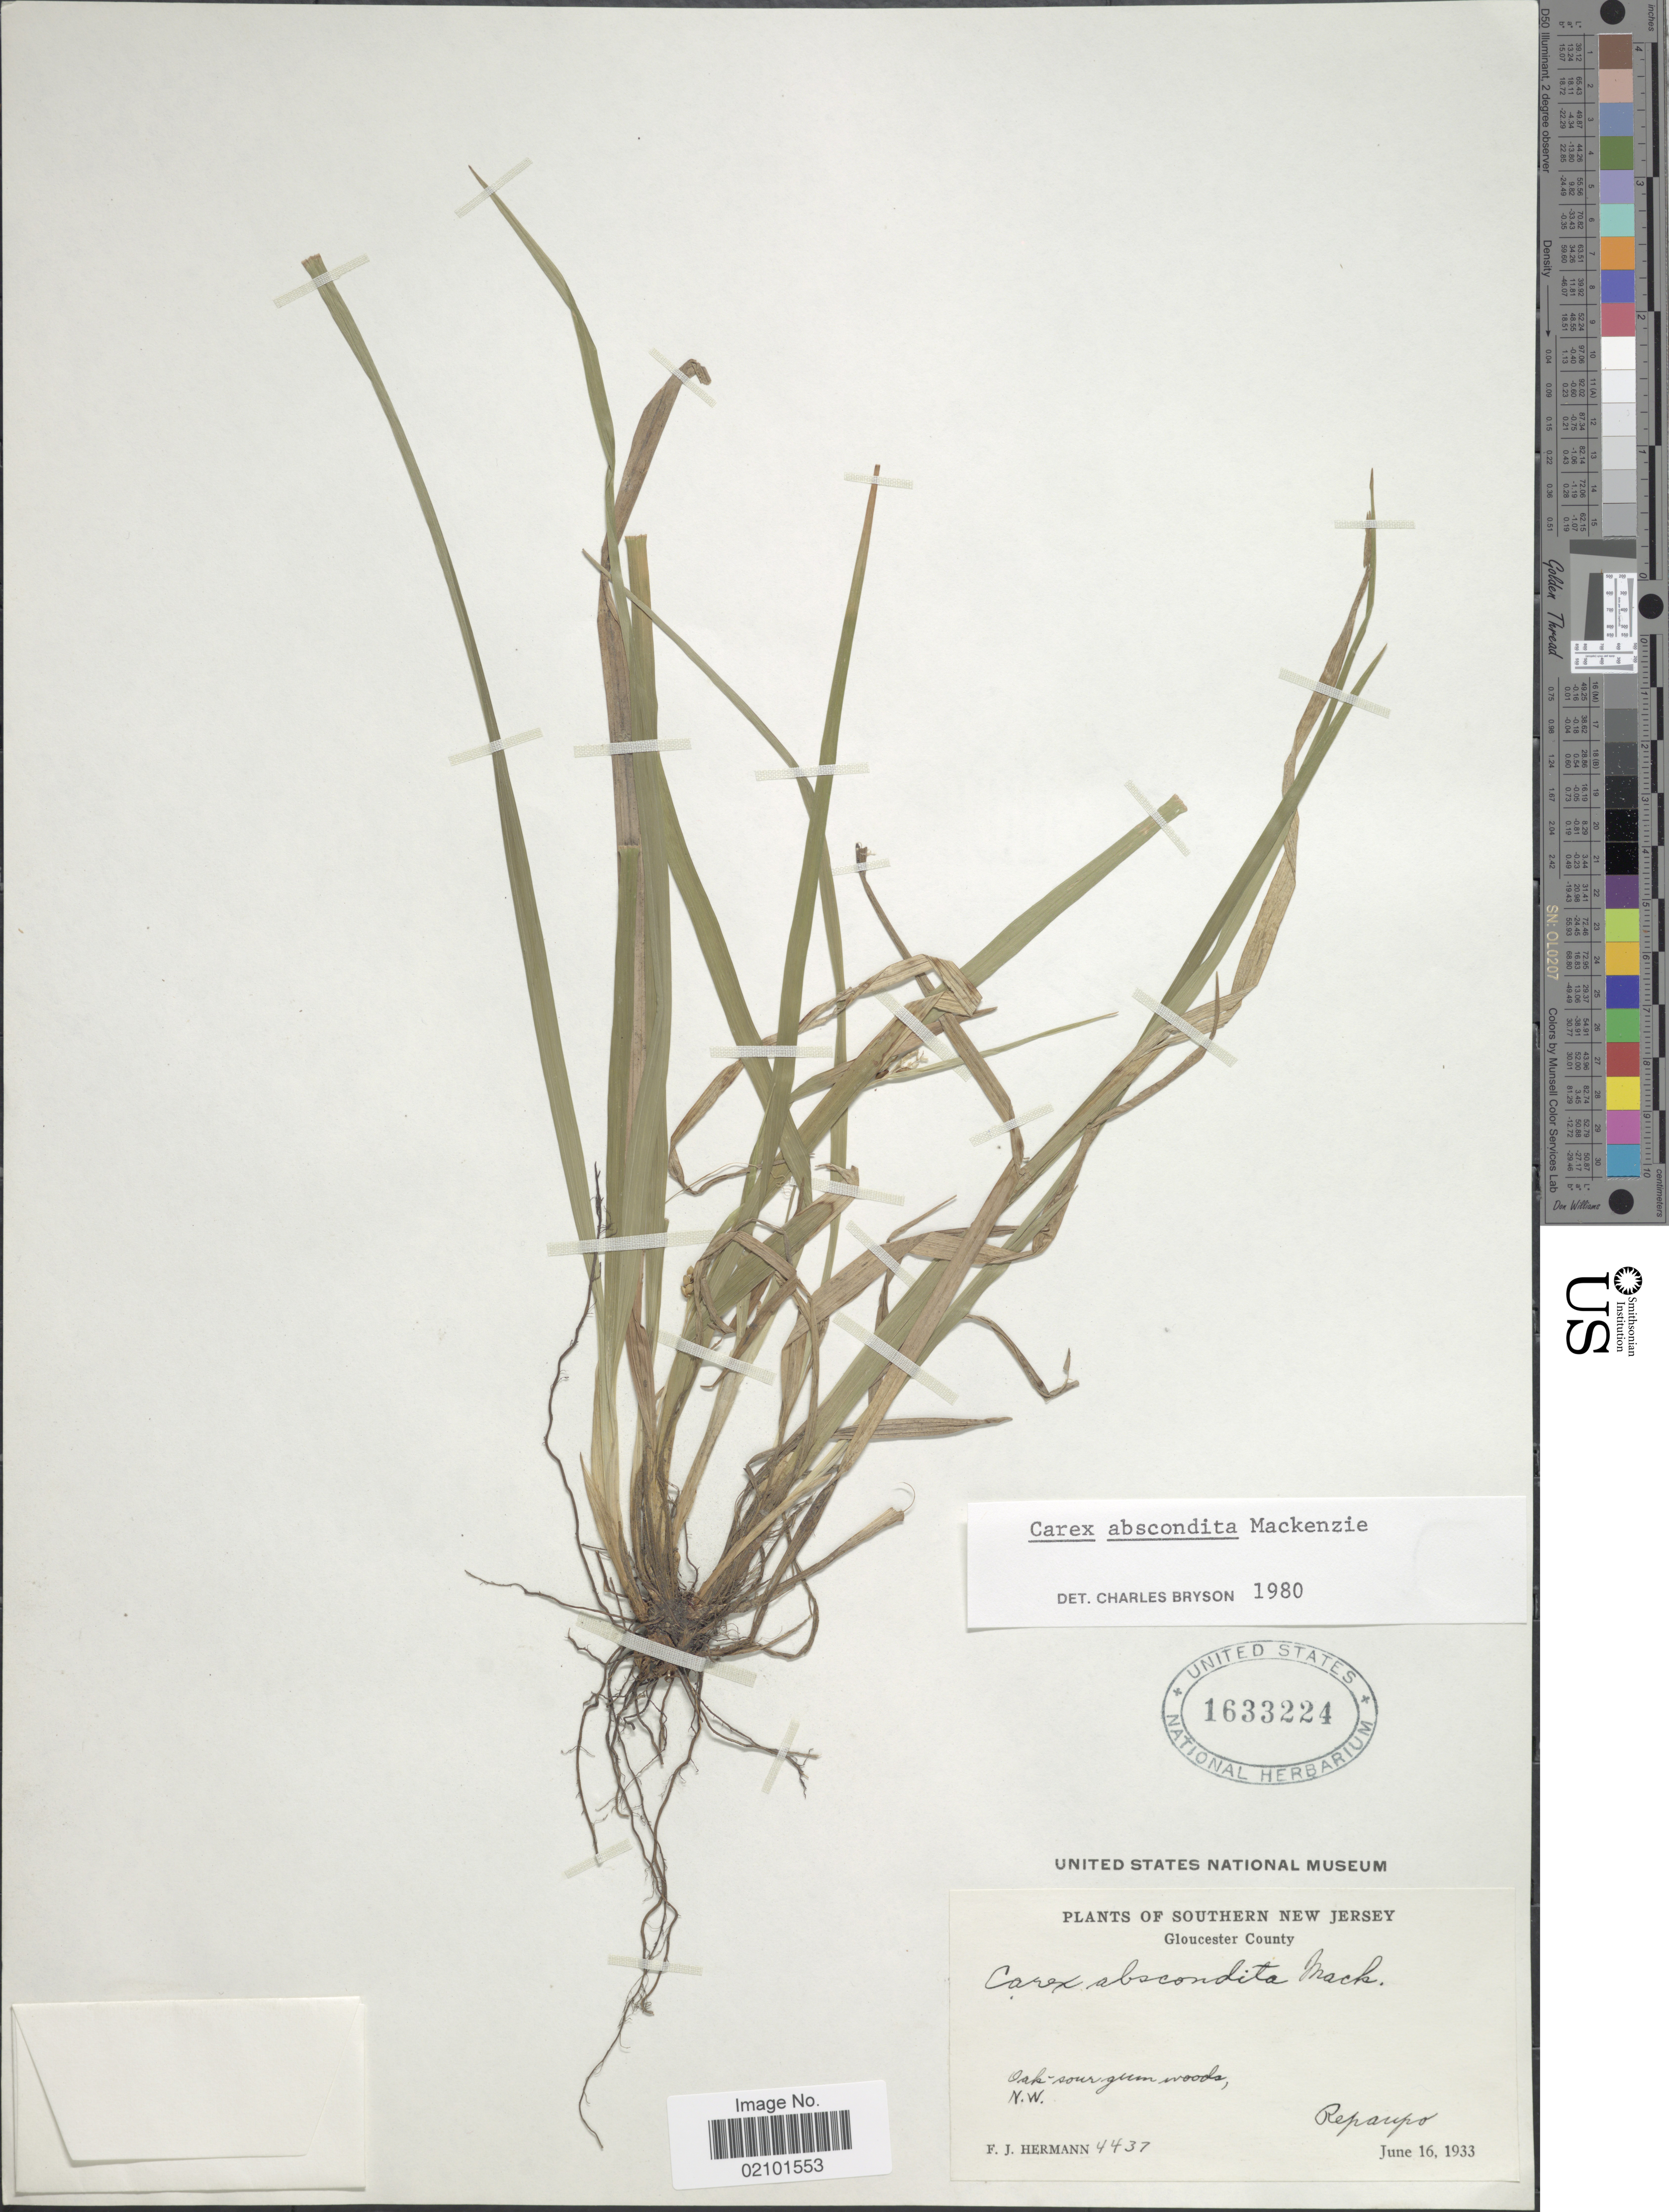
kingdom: Plantae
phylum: Tracheophyta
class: Liliopsida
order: Poales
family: Cyperaceae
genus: Carex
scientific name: Carex abscondita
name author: Mack.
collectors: F. J. Hermann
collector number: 4437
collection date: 1933-06-16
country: United States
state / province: New Jersey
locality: Southern New Jersey. Gloucester County. N. W. Repaupo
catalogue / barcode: US 1633224